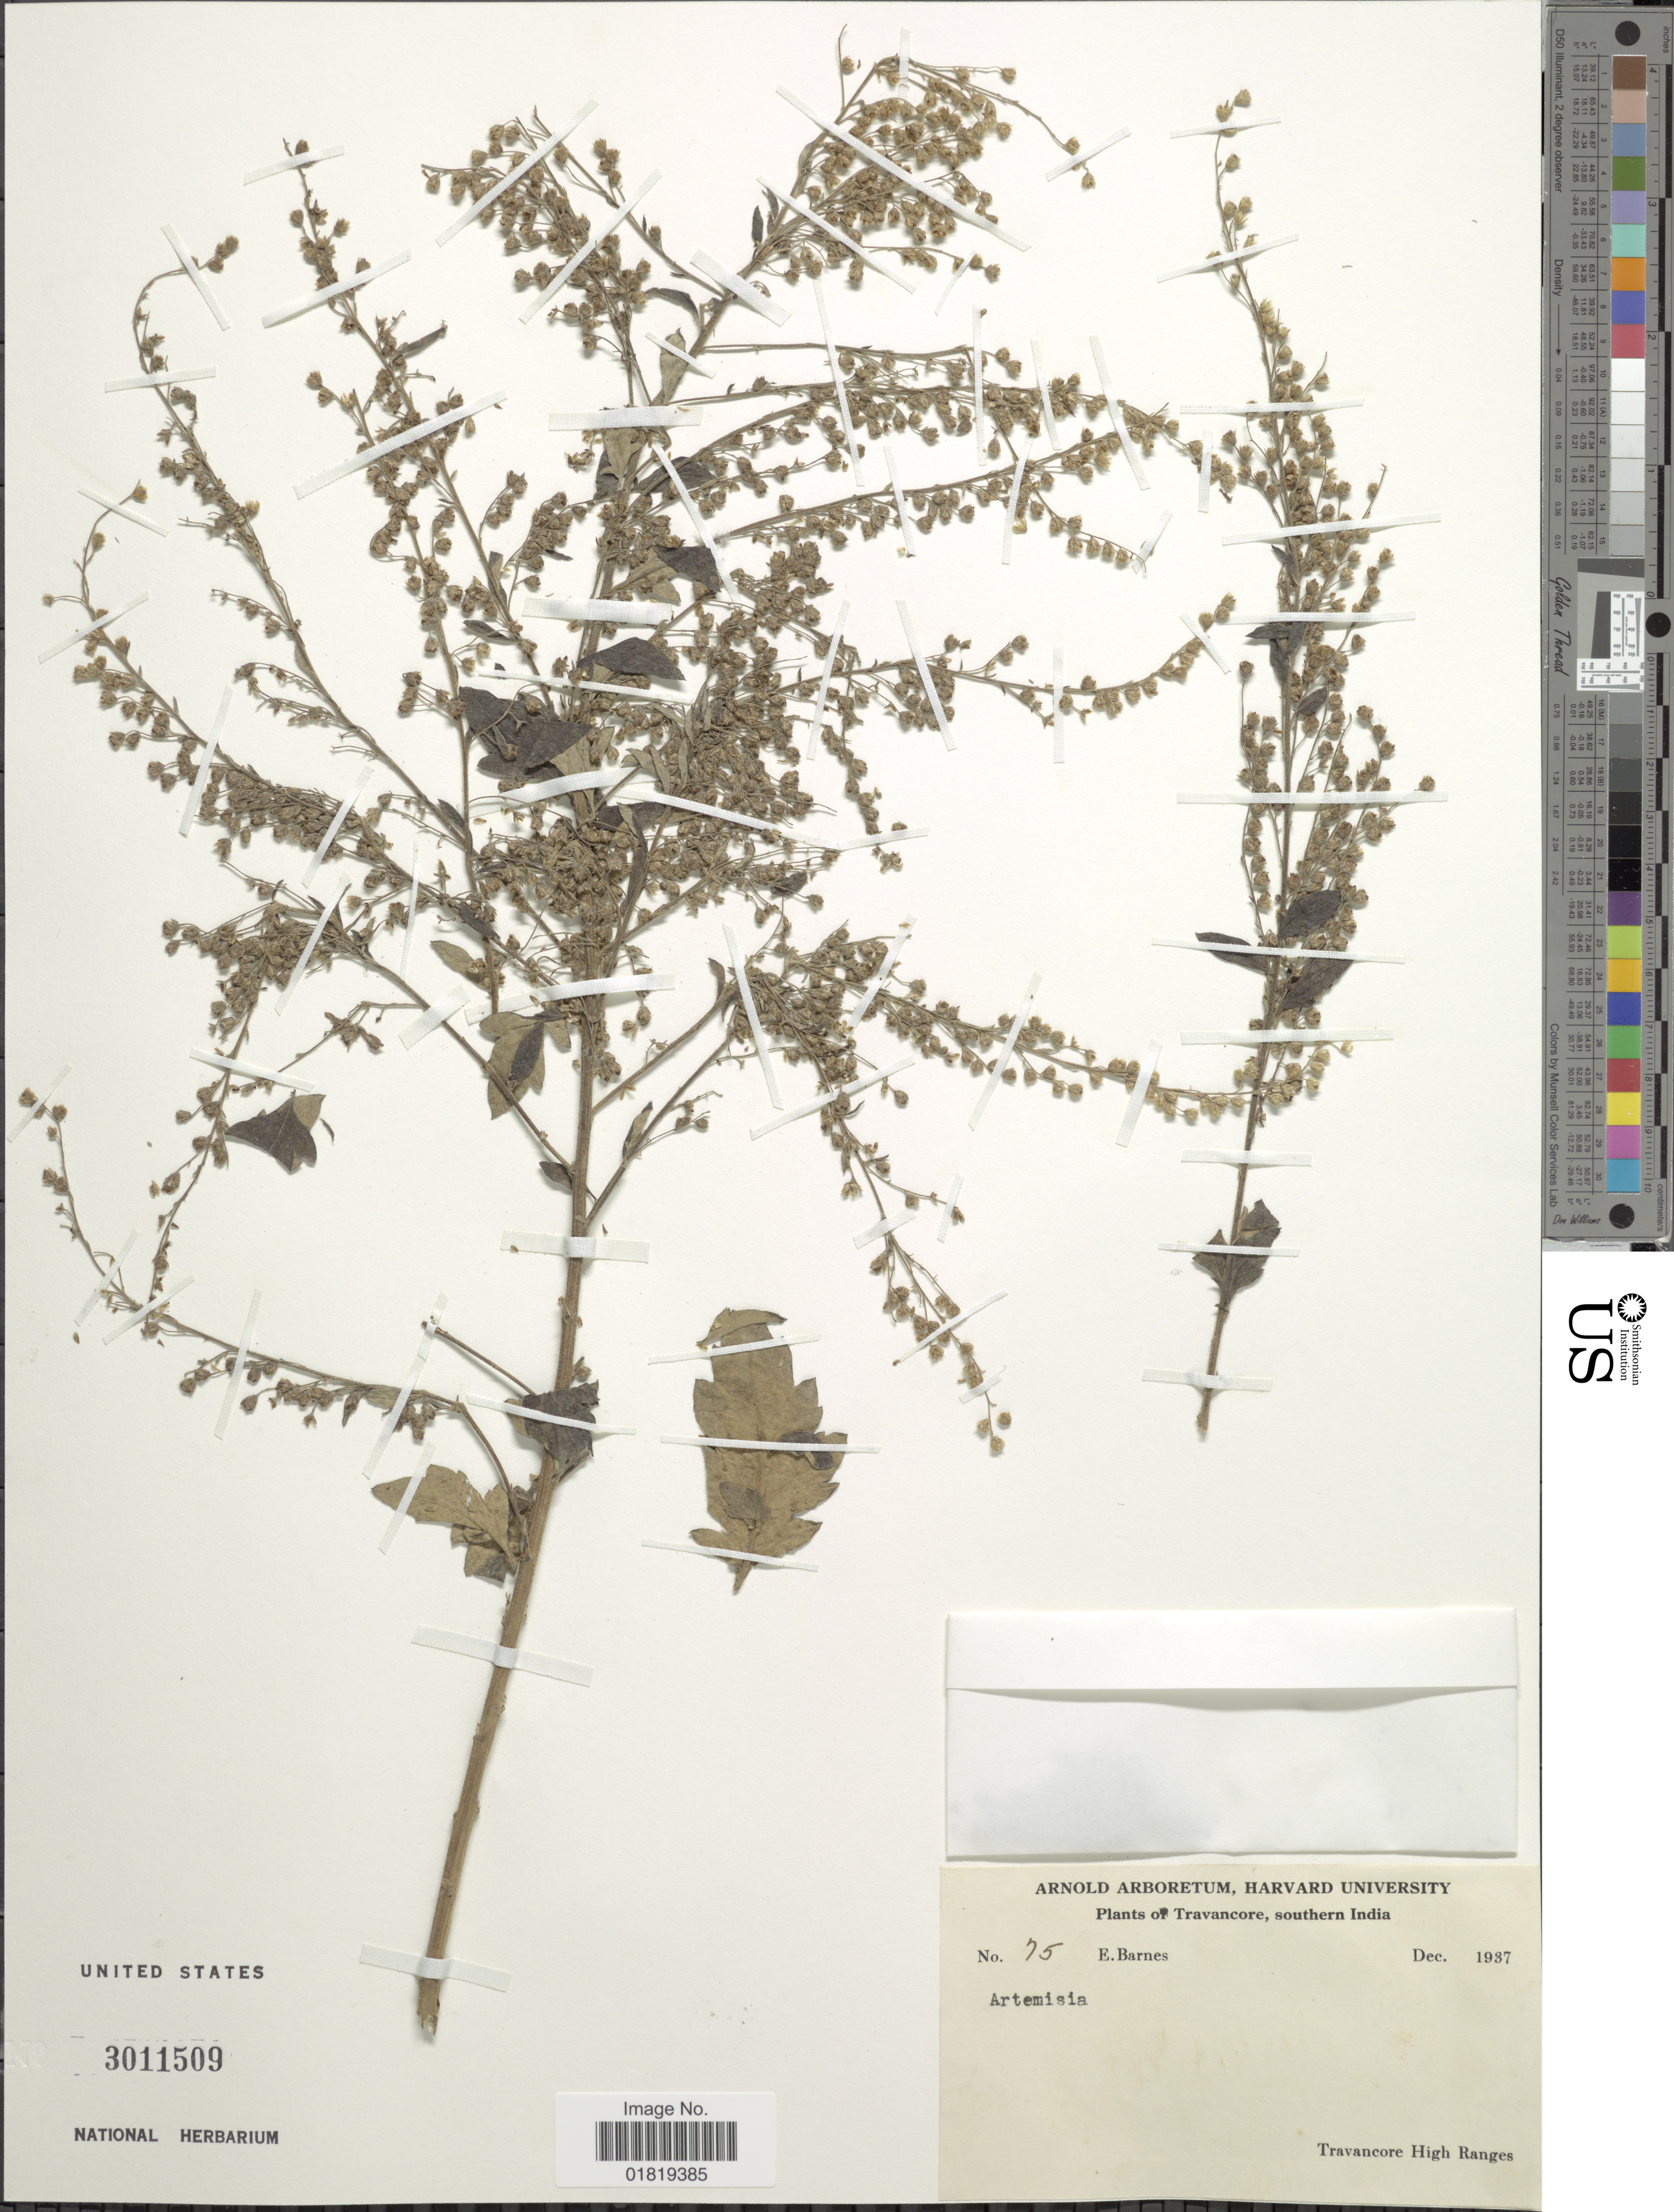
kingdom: Plantae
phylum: Tracheophyta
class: Magnoliopsida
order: Asterales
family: Asteraceae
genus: Artemisia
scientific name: Artemisia sp.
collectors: E. Barnes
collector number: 75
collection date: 1937-12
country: India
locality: Travancore, Southern India, Travancore High Ranges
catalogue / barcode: US 3011509